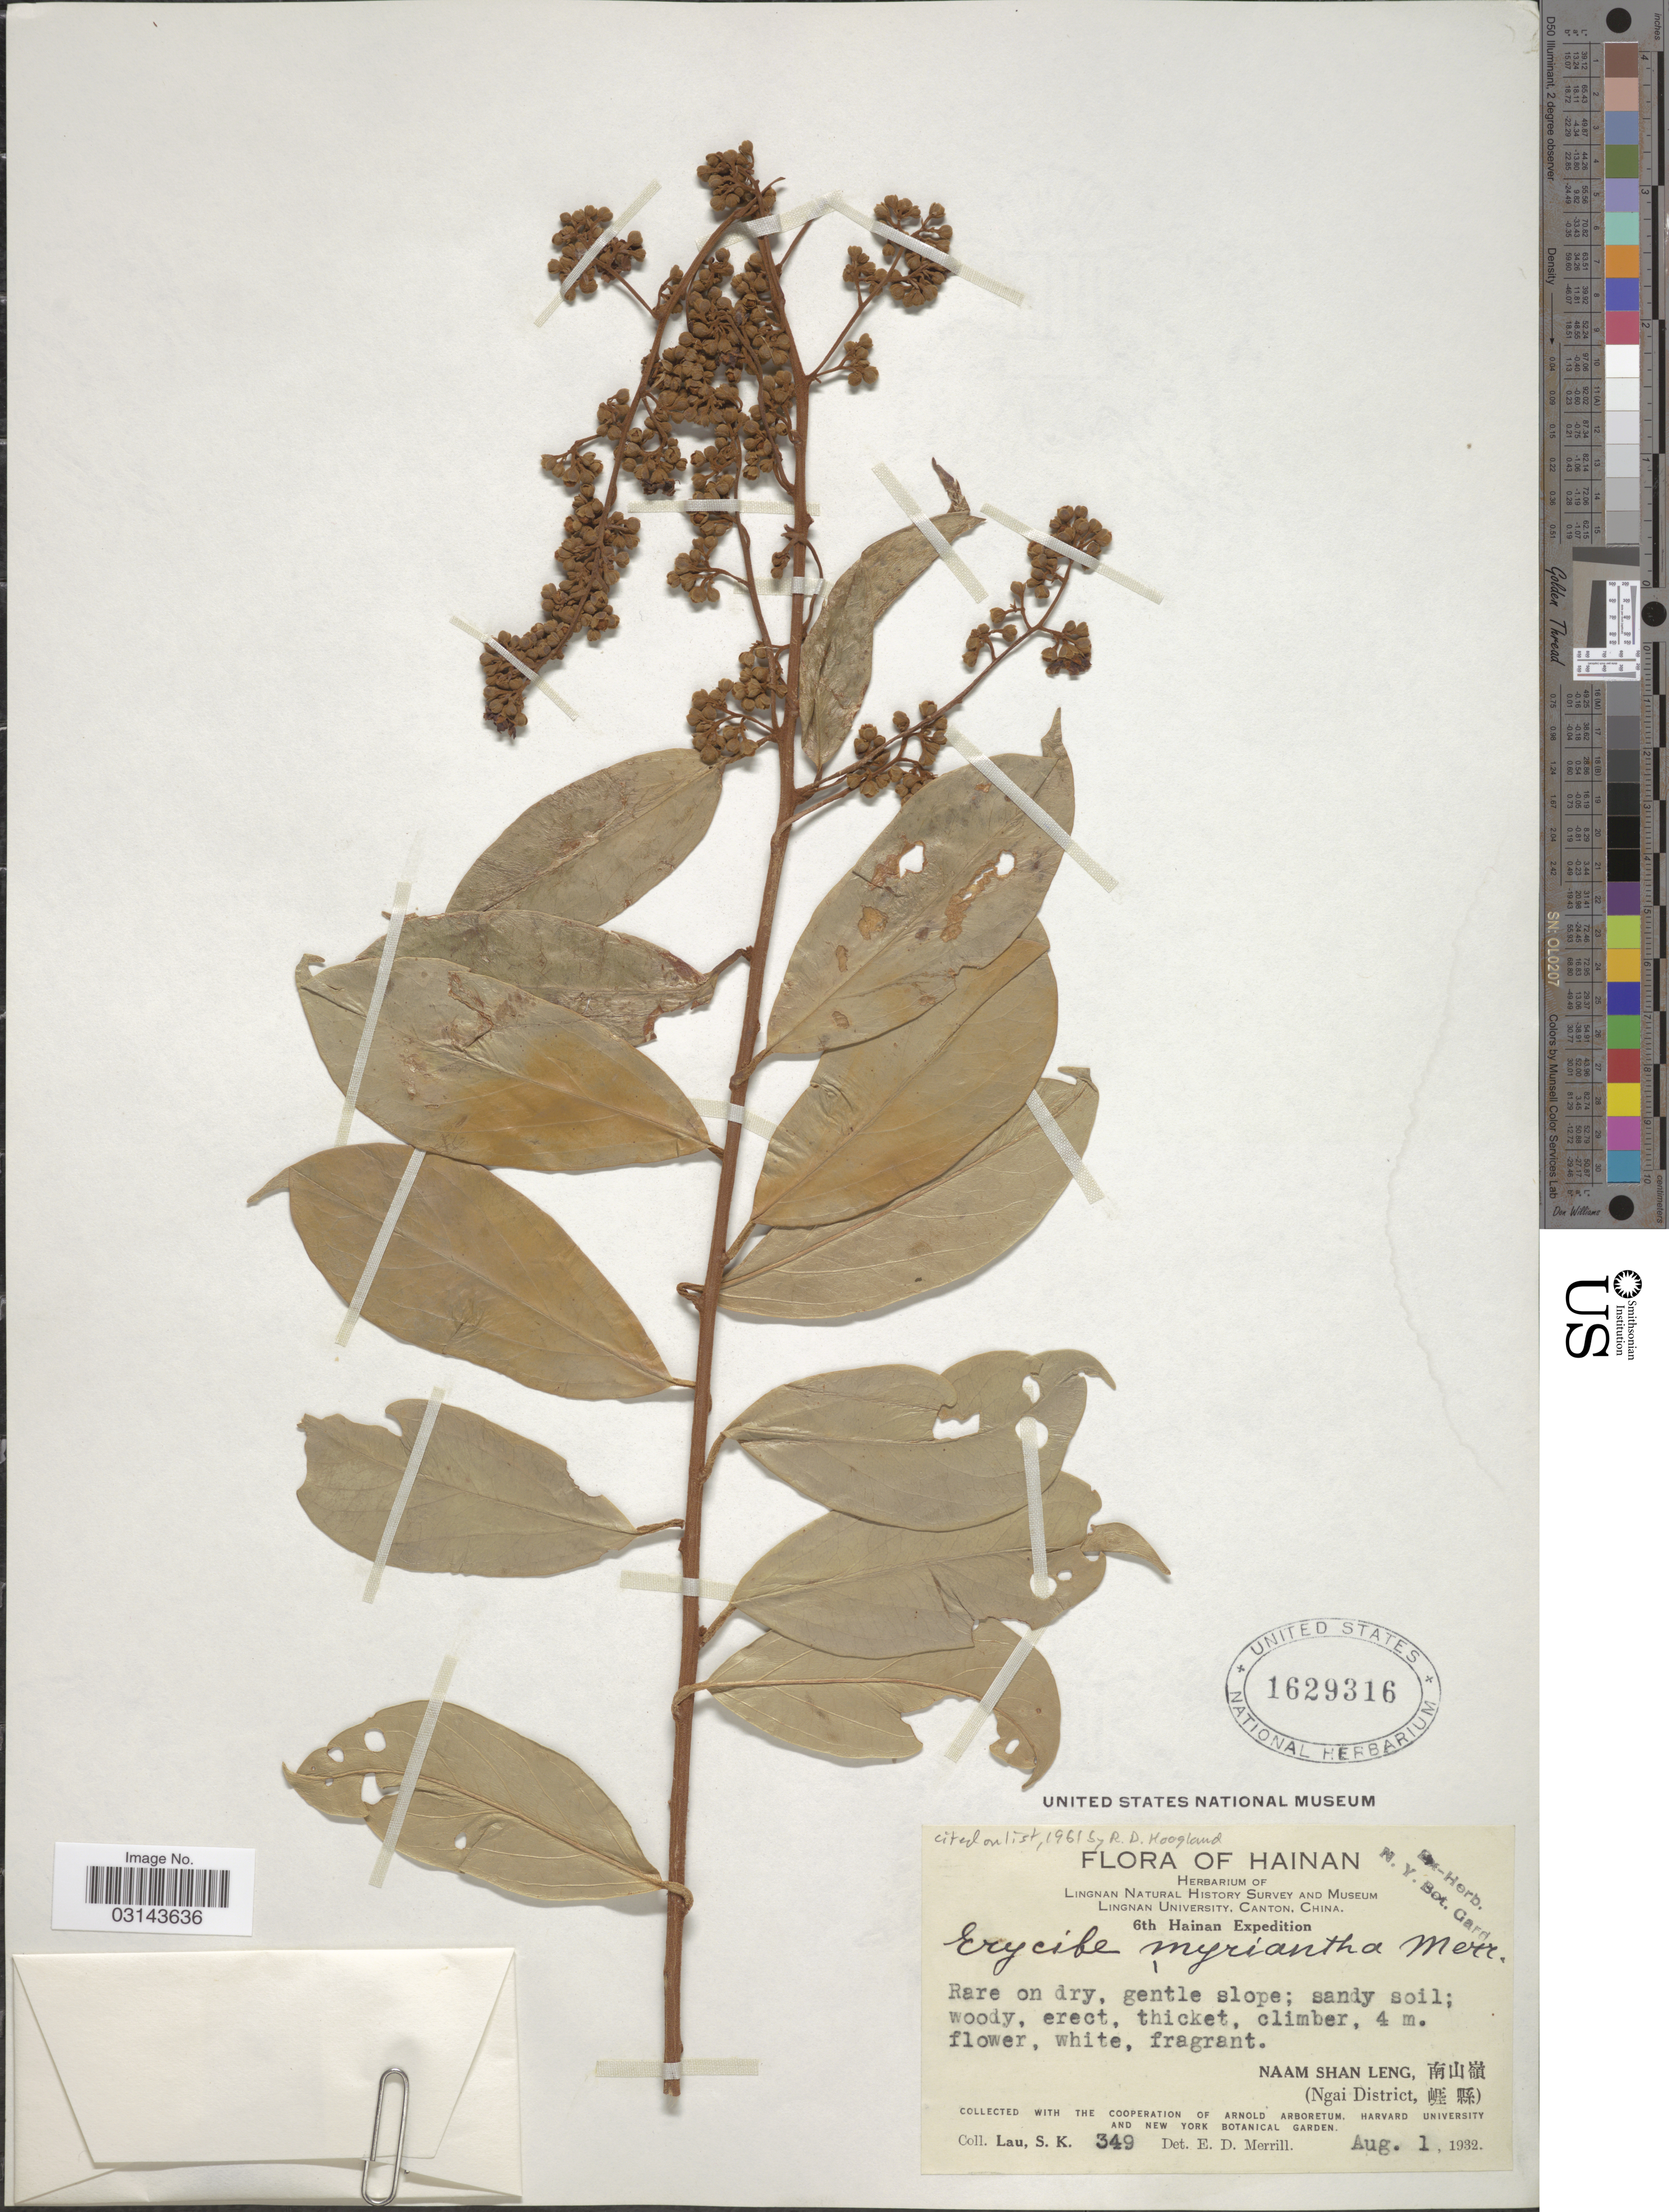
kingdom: Plantae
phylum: Tracheophyta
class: Magnoliopsida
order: Solanales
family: Convolvulaceae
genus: Erycibe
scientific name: Erycibe myriantha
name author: Merr.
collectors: S. K. Lau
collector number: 349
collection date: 1932-08-01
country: China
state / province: Hainan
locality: Naam Shan Leng. (Ngai District).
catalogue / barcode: US 1629316